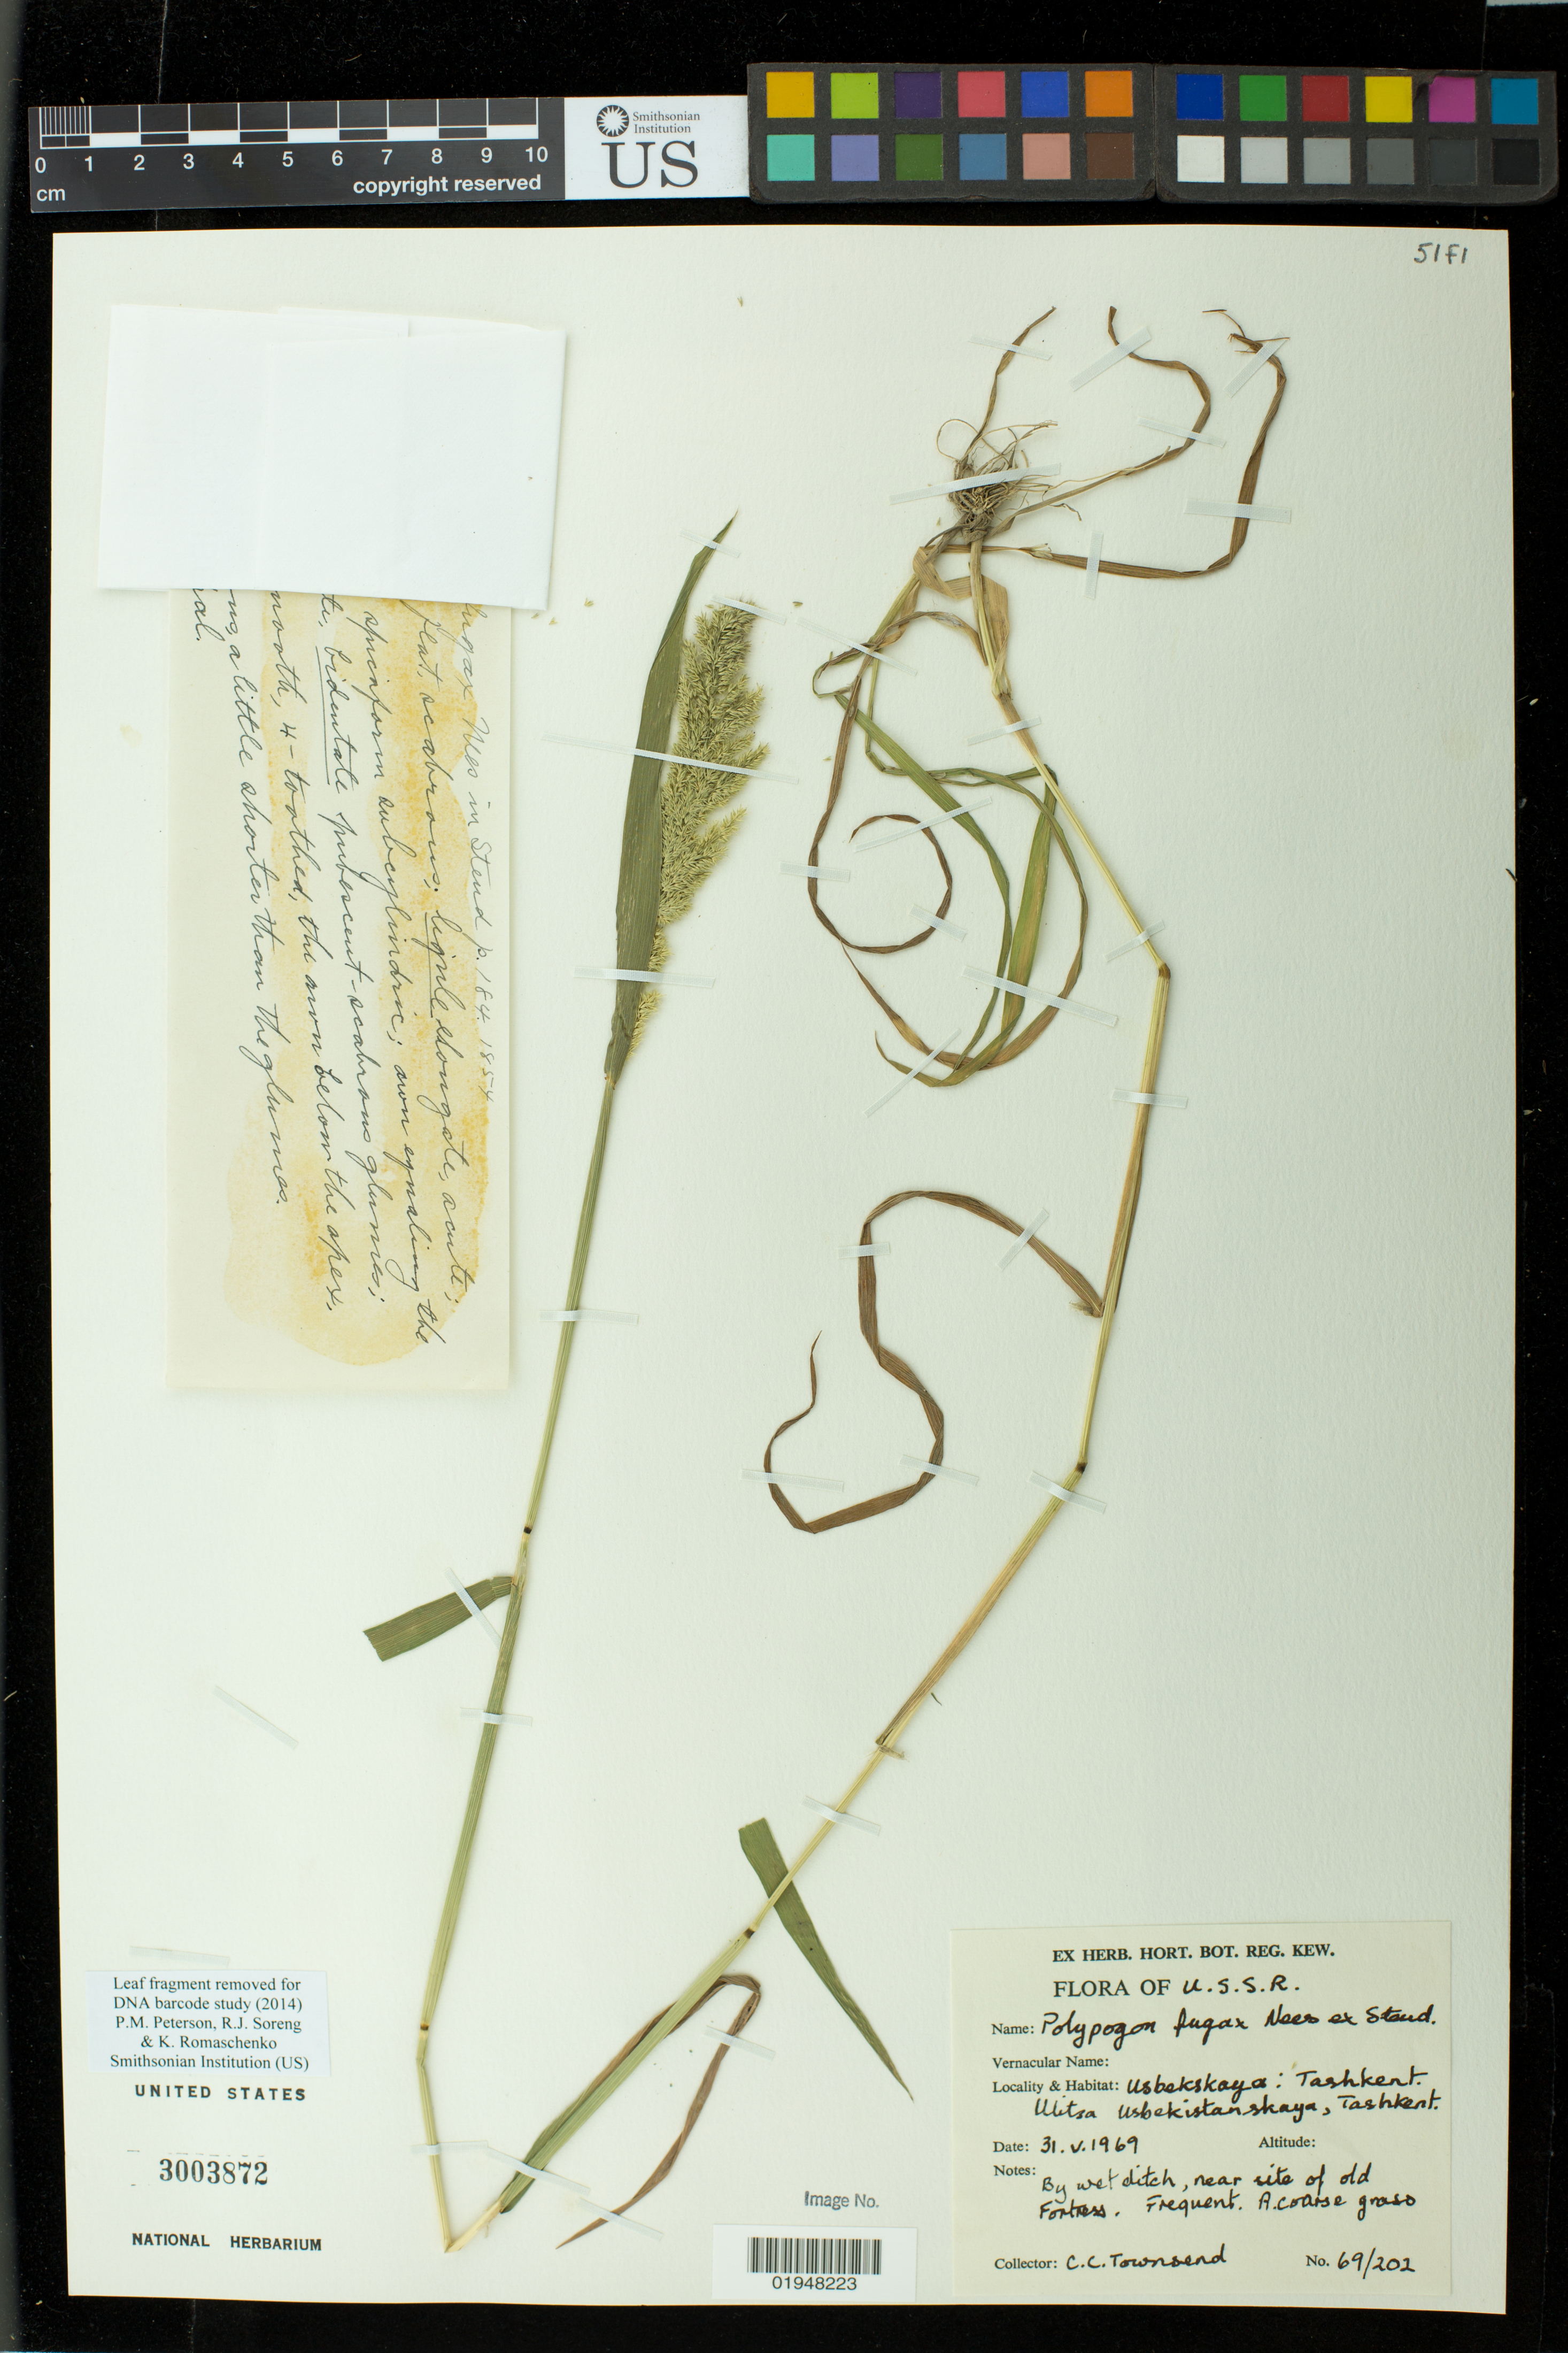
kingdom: Plantae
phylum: Tracheophyta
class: Liliopsida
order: Poales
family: Poaceae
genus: Polypogon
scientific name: Polypogon fugax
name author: Nees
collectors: C. C. Townsend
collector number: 69/202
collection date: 1969-05-31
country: Uzbekistan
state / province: Toshkent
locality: Usbekskaya: Tashkent.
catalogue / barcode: US 3003872